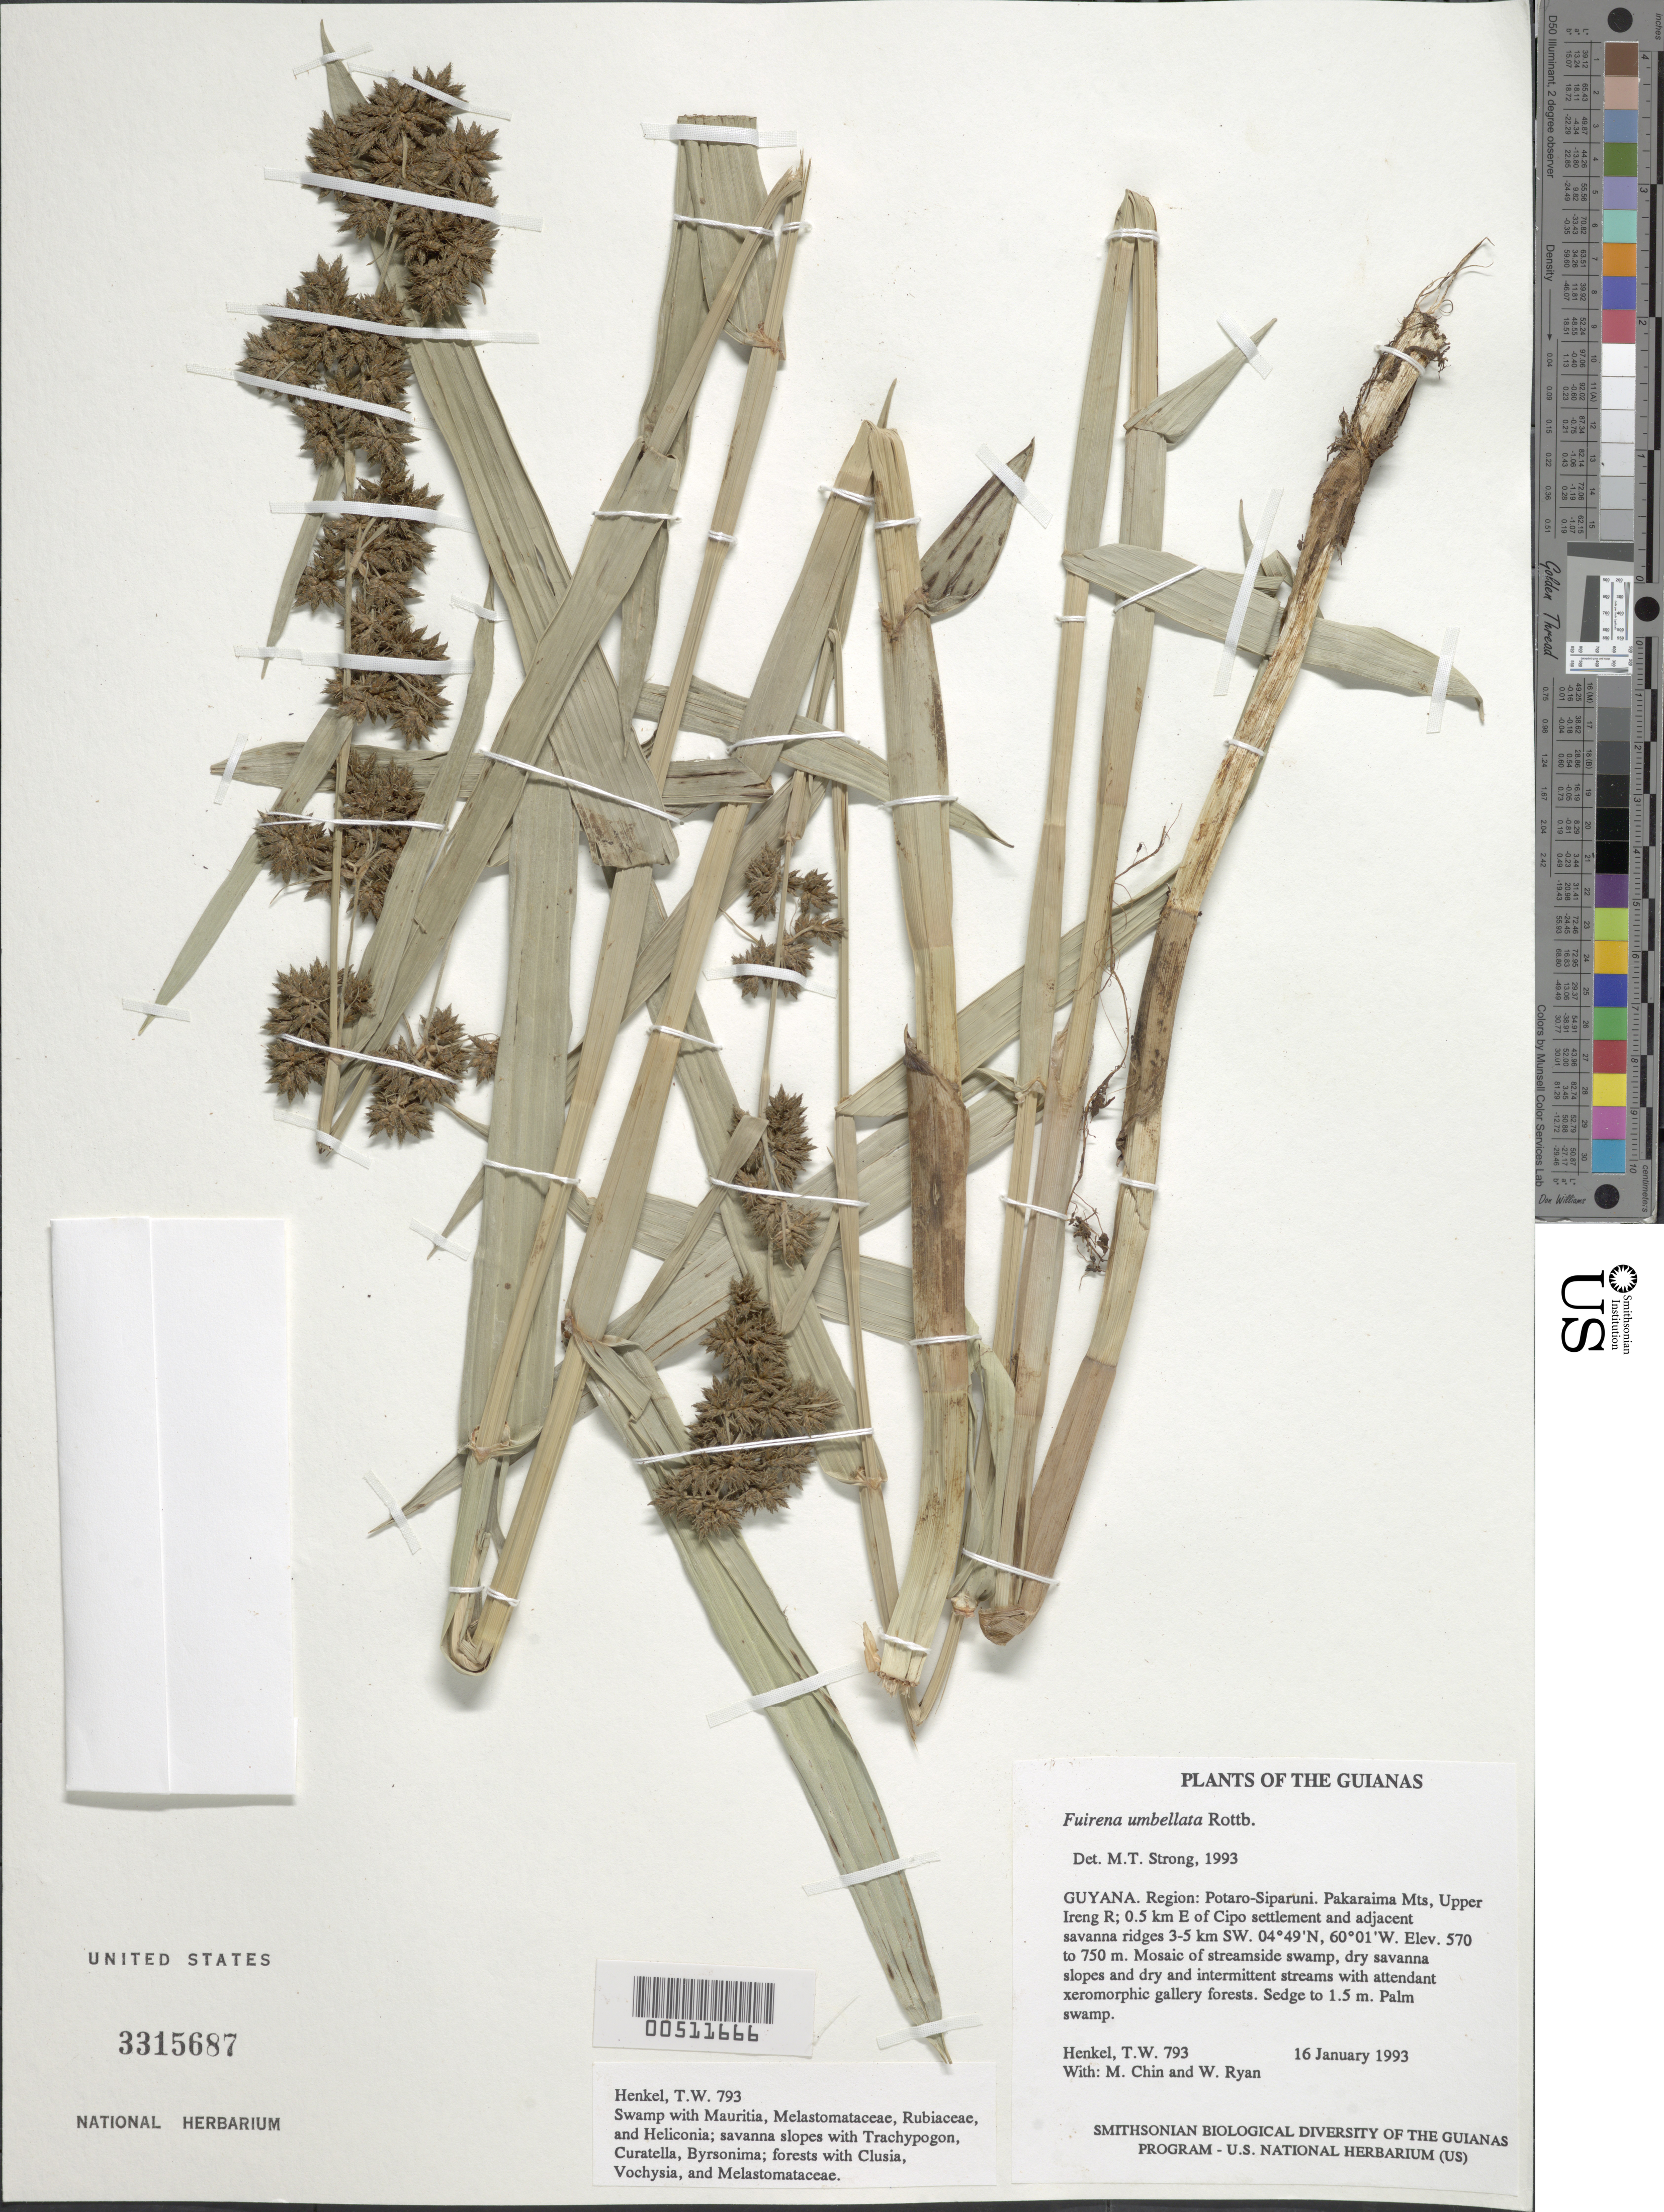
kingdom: Plantae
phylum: Tracheophyta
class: Liliopsida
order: Poales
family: Cyperaceae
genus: Fuirena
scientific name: Fuirena umbellata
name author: Rottb.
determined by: Strong, M. T., (US), Smithsonian Institution - National Museum of Natural History (UNITED STATES)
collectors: T. Henkel, M. Chin & W. Ryan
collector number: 793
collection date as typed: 16 January 1993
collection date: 1993-01-16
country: Guyana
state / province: Potaro-Siparuni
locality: Pakaraima Mts, Upper Ireng R; 0.5 km E of Cipo settlement and adjacent savanna ridges 3-5 km SW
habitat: Mosaic of streamside swamp, dry savanna slopes and dry and intermittent streams with attendant xeromorphic gallery forests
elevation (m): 570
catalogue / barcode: US 3315687